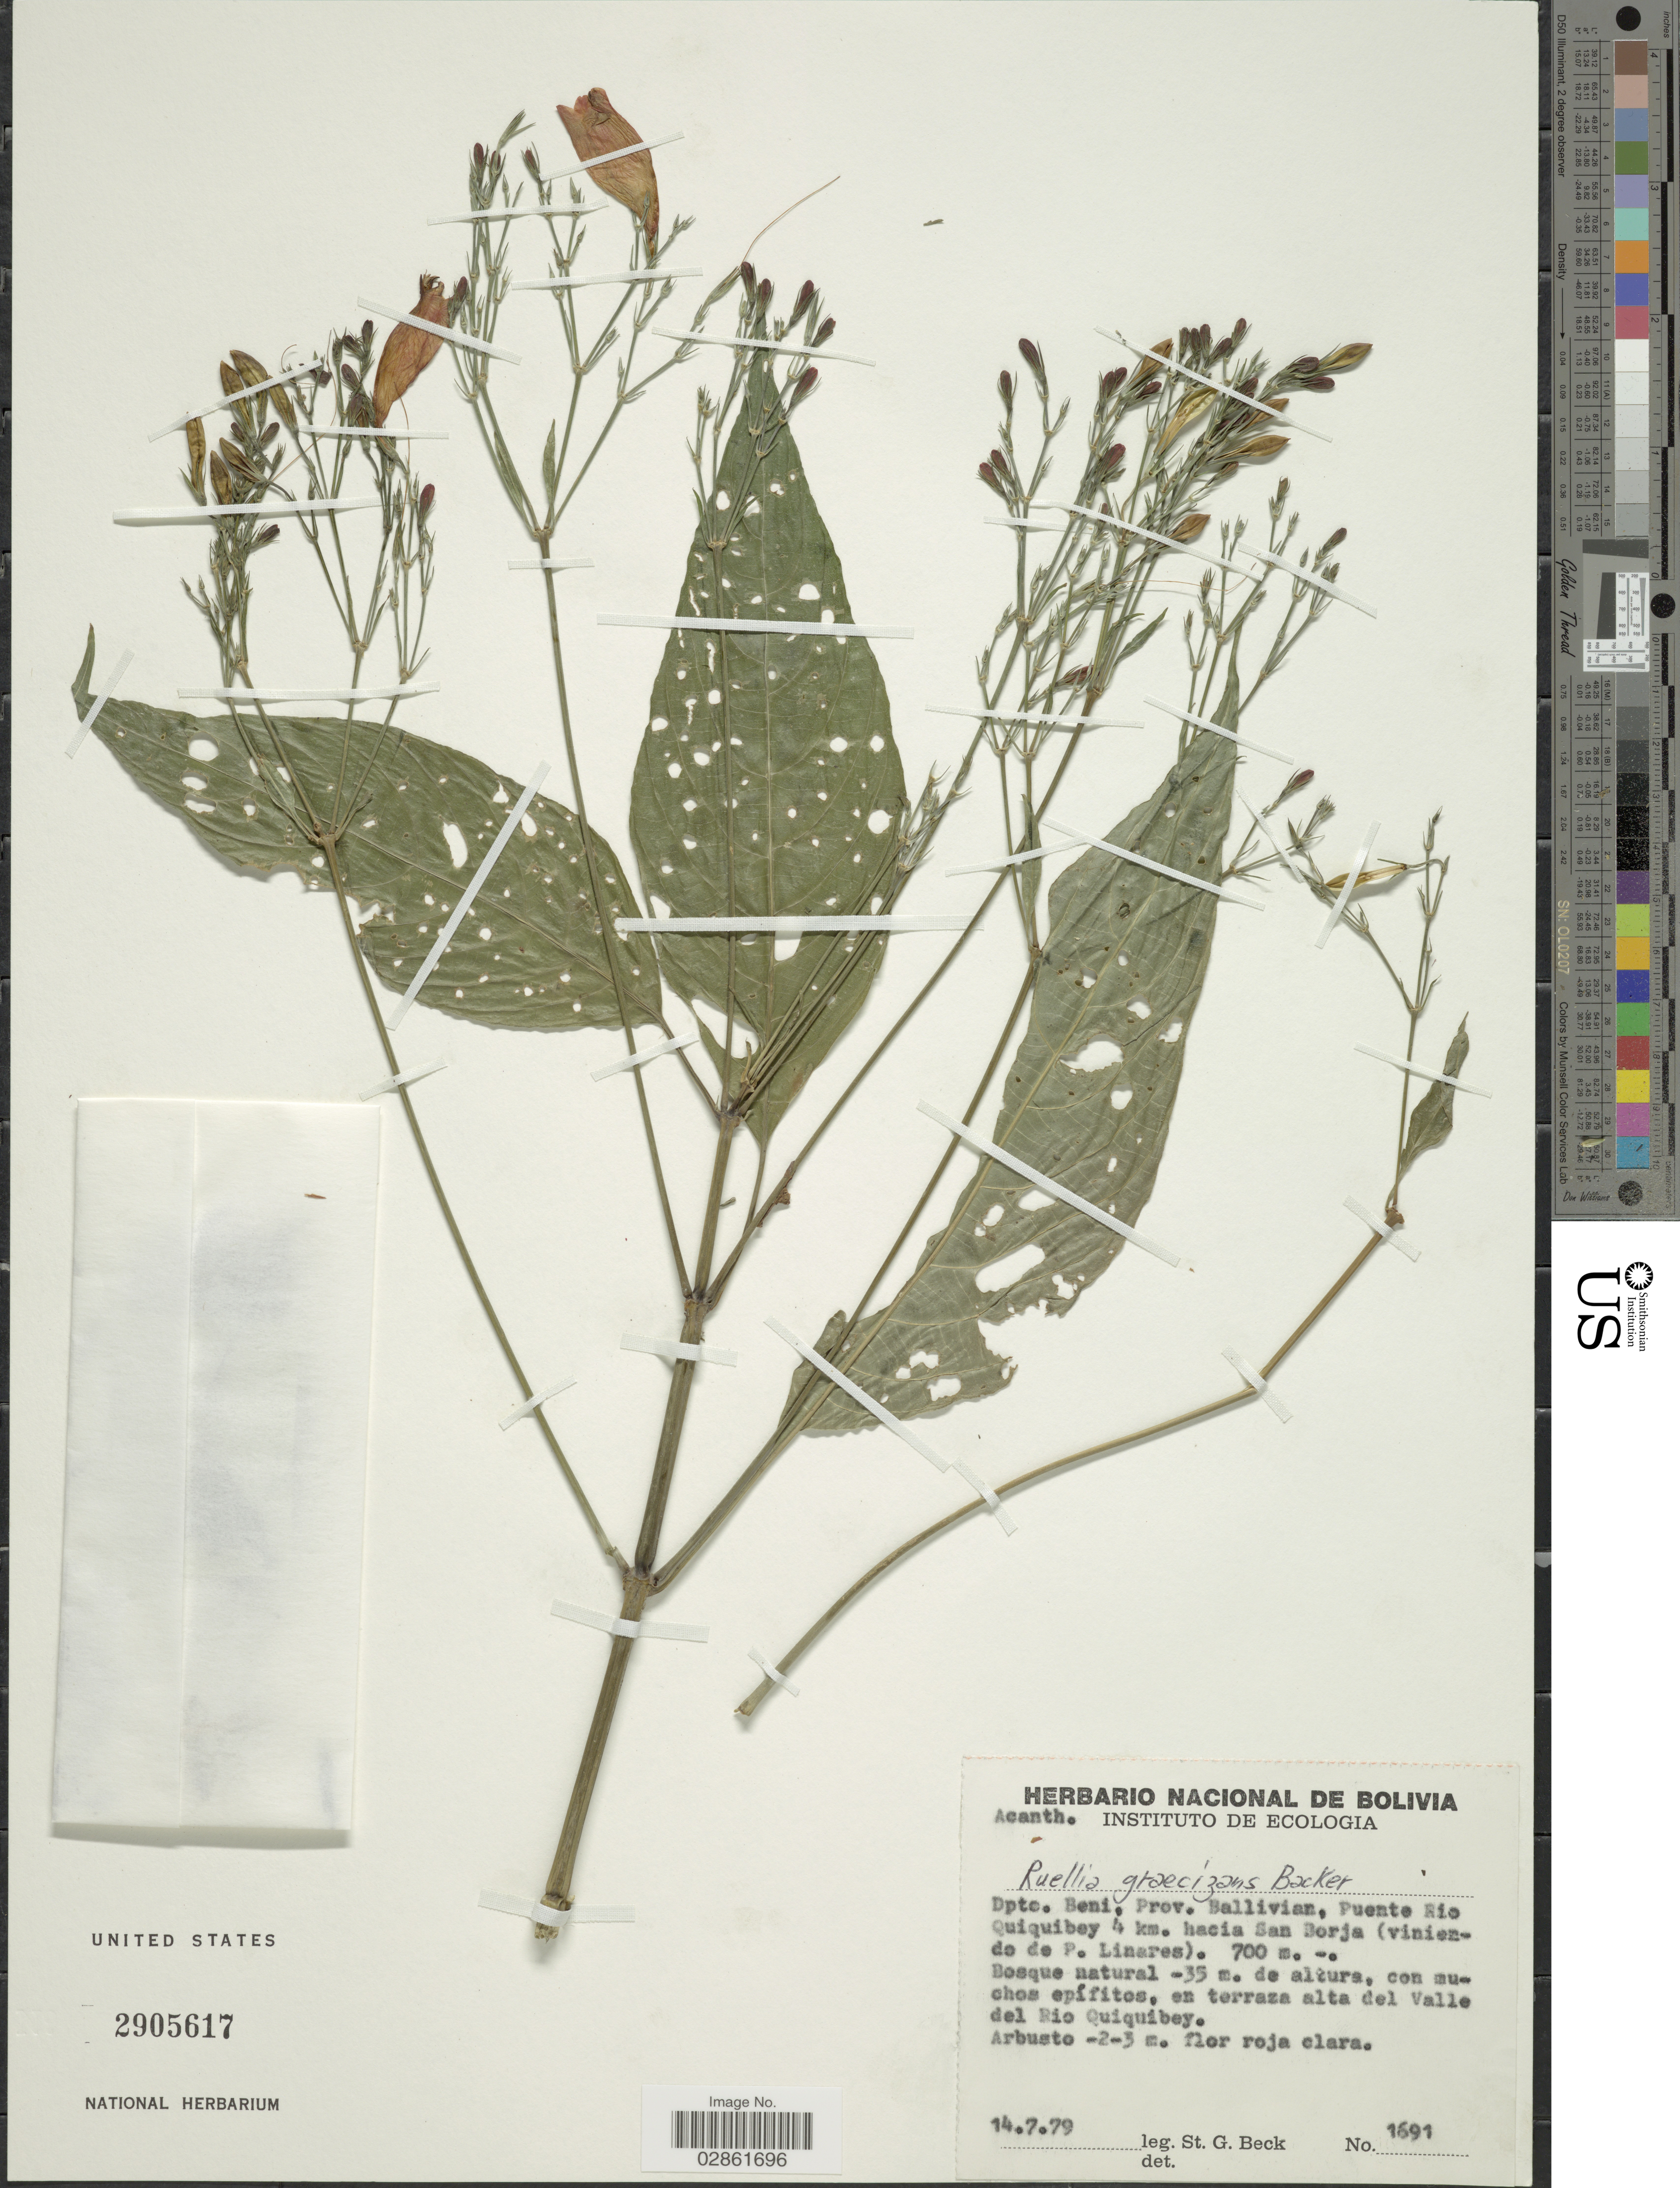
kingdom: Plantae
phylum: Tracheophyta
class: Magnoliopsida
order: Lamiales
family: Acanthaceae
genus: Ruellia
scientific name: Ruellia pearcei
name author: Rusby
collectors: S. G. Beck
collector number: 1691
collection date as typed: Transcribed d/m/y: 14/7/79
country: Bolivia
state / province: Beni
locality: Dpto. Beni, Prov. Ballivian, Puente Rio Quiquibey 4 km. hacia San Borja (viniendo de P. Linares).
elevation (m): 700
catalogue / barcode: US 2905617